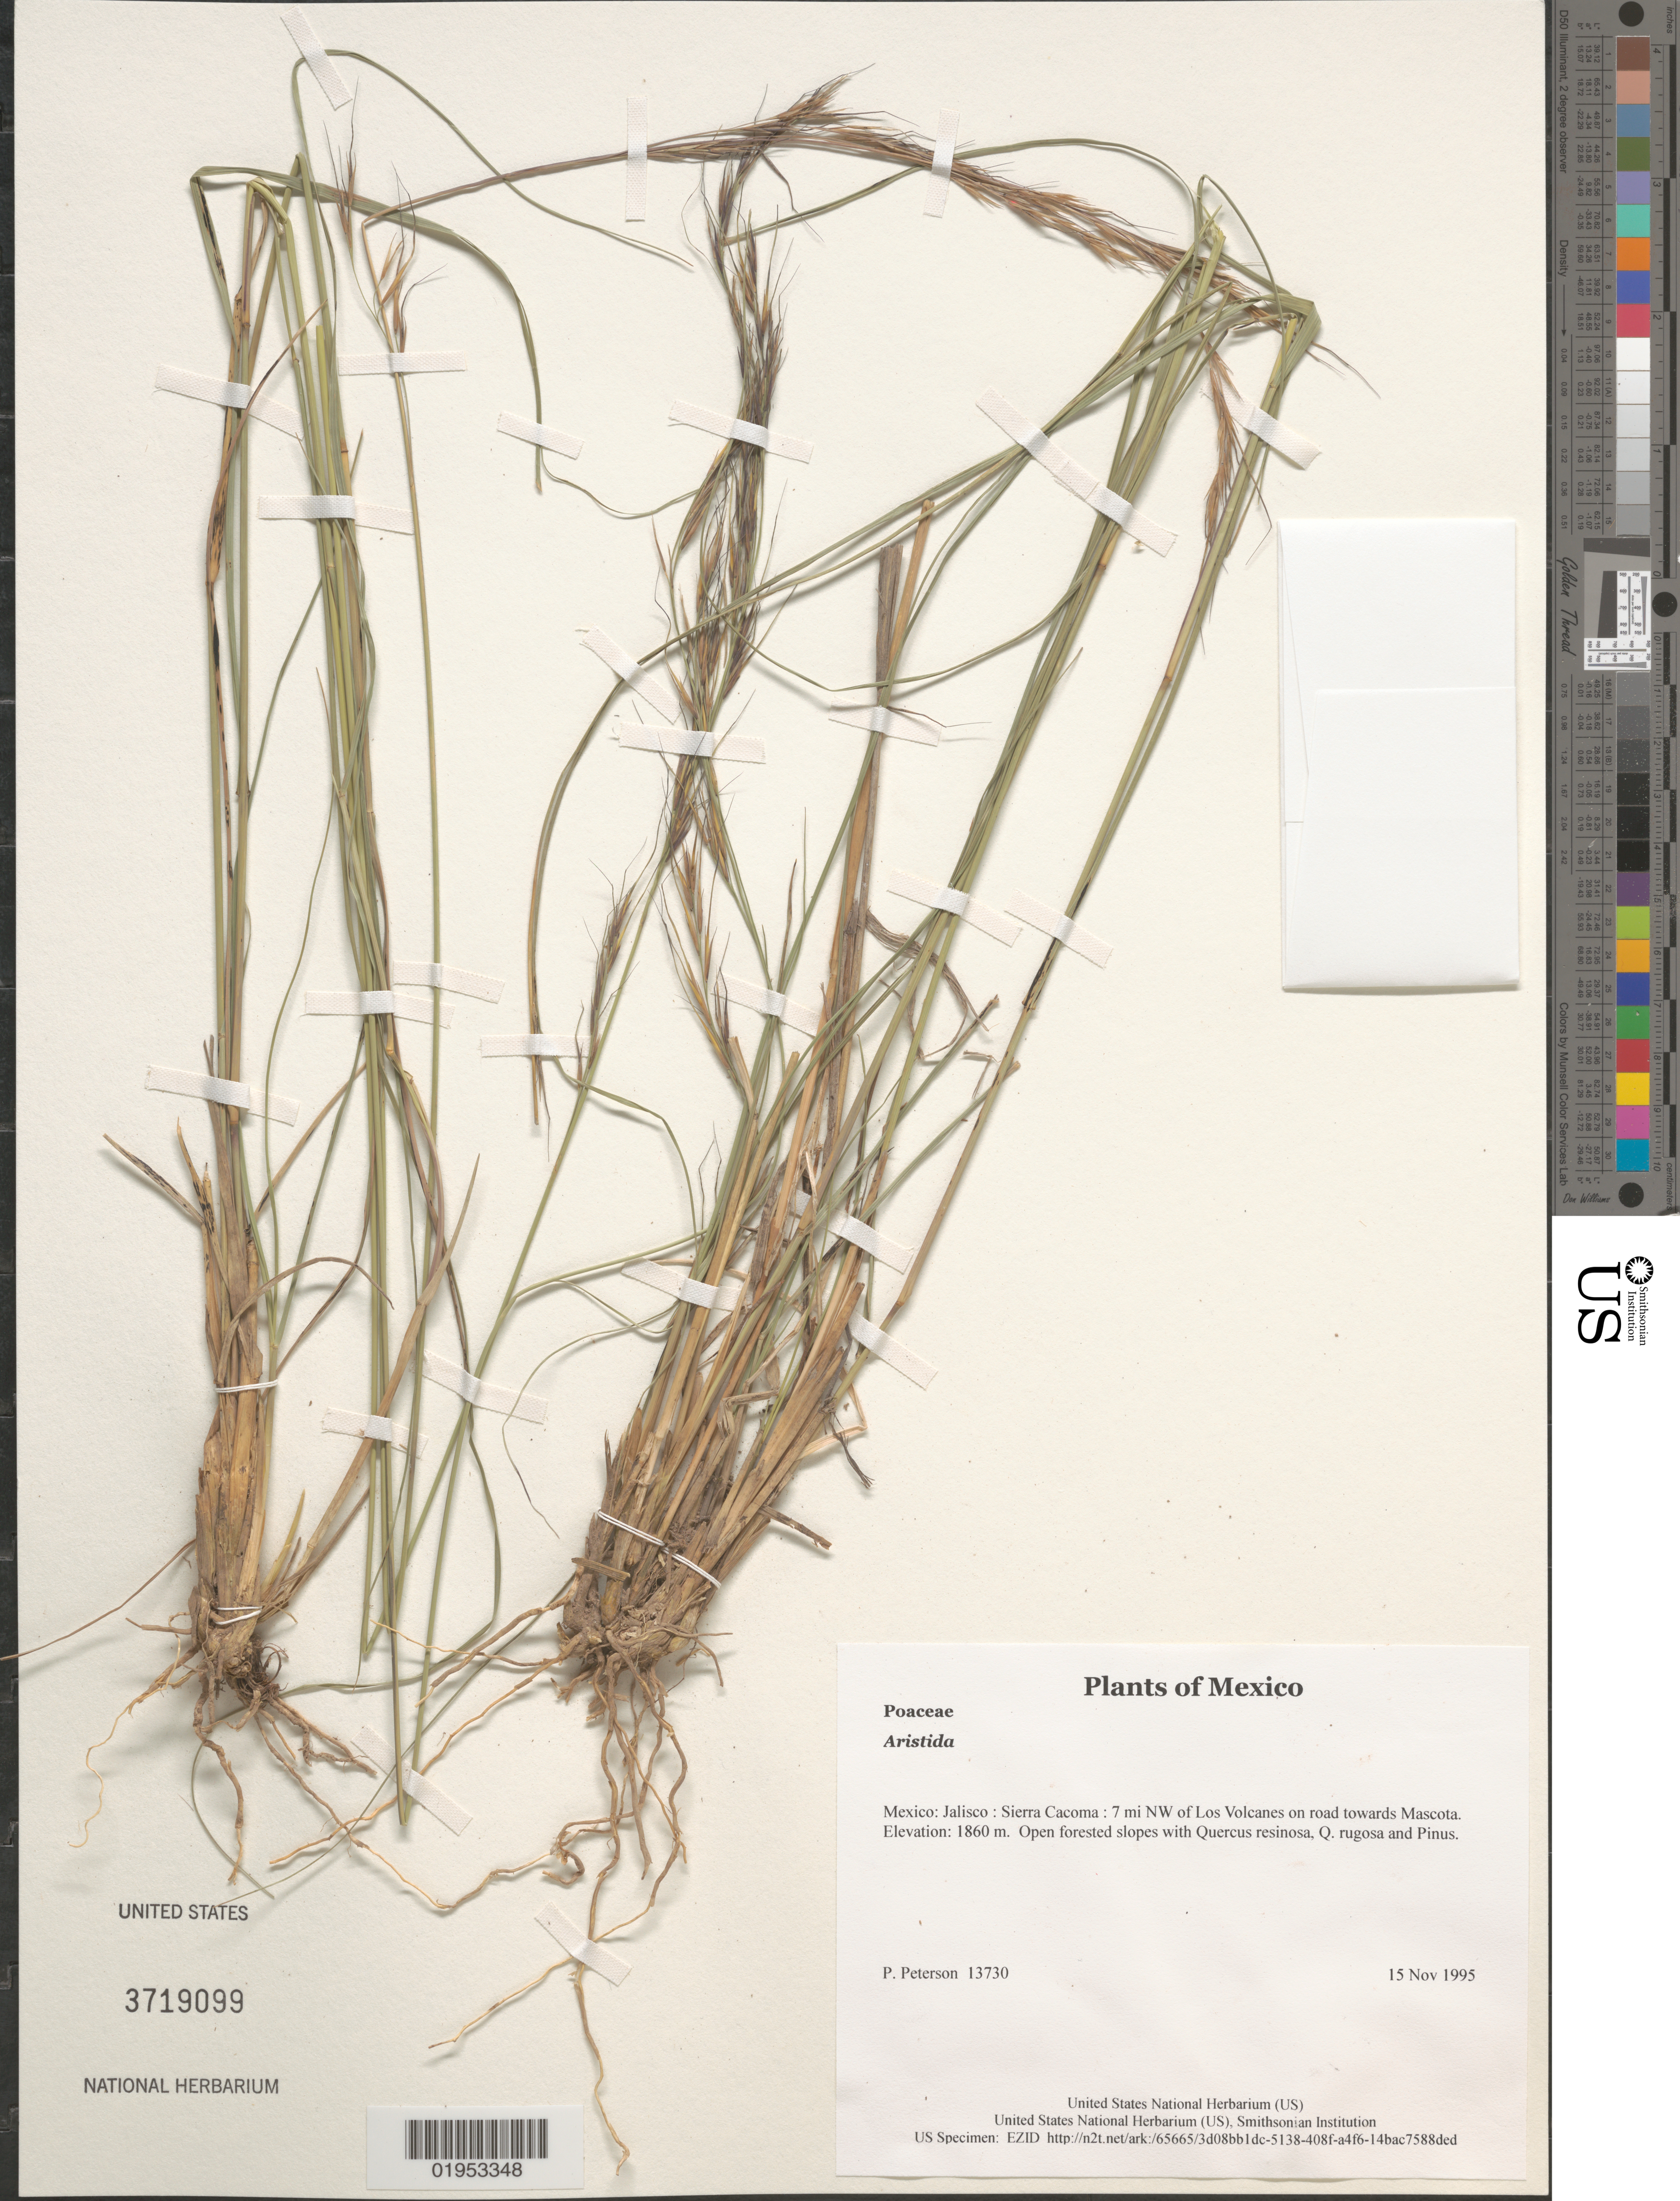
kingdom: Plantae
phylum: Tracheophyta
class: Liliopsida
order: Poales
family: Poaceae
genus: Aristida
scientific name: Aristida sp.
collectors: P. M. Peterson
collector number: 13730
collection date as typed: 15 Nov 1995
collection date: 1995-11-15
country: Mexico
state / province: Jalisco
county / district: Sierra Cacoma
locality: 7 mi NW of Los Volcanes on road towards Mascota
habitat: Open forested slopes with Quercus resinosa, Q. rugosa and Pinus.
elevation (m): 1860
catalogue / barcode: US 3719099